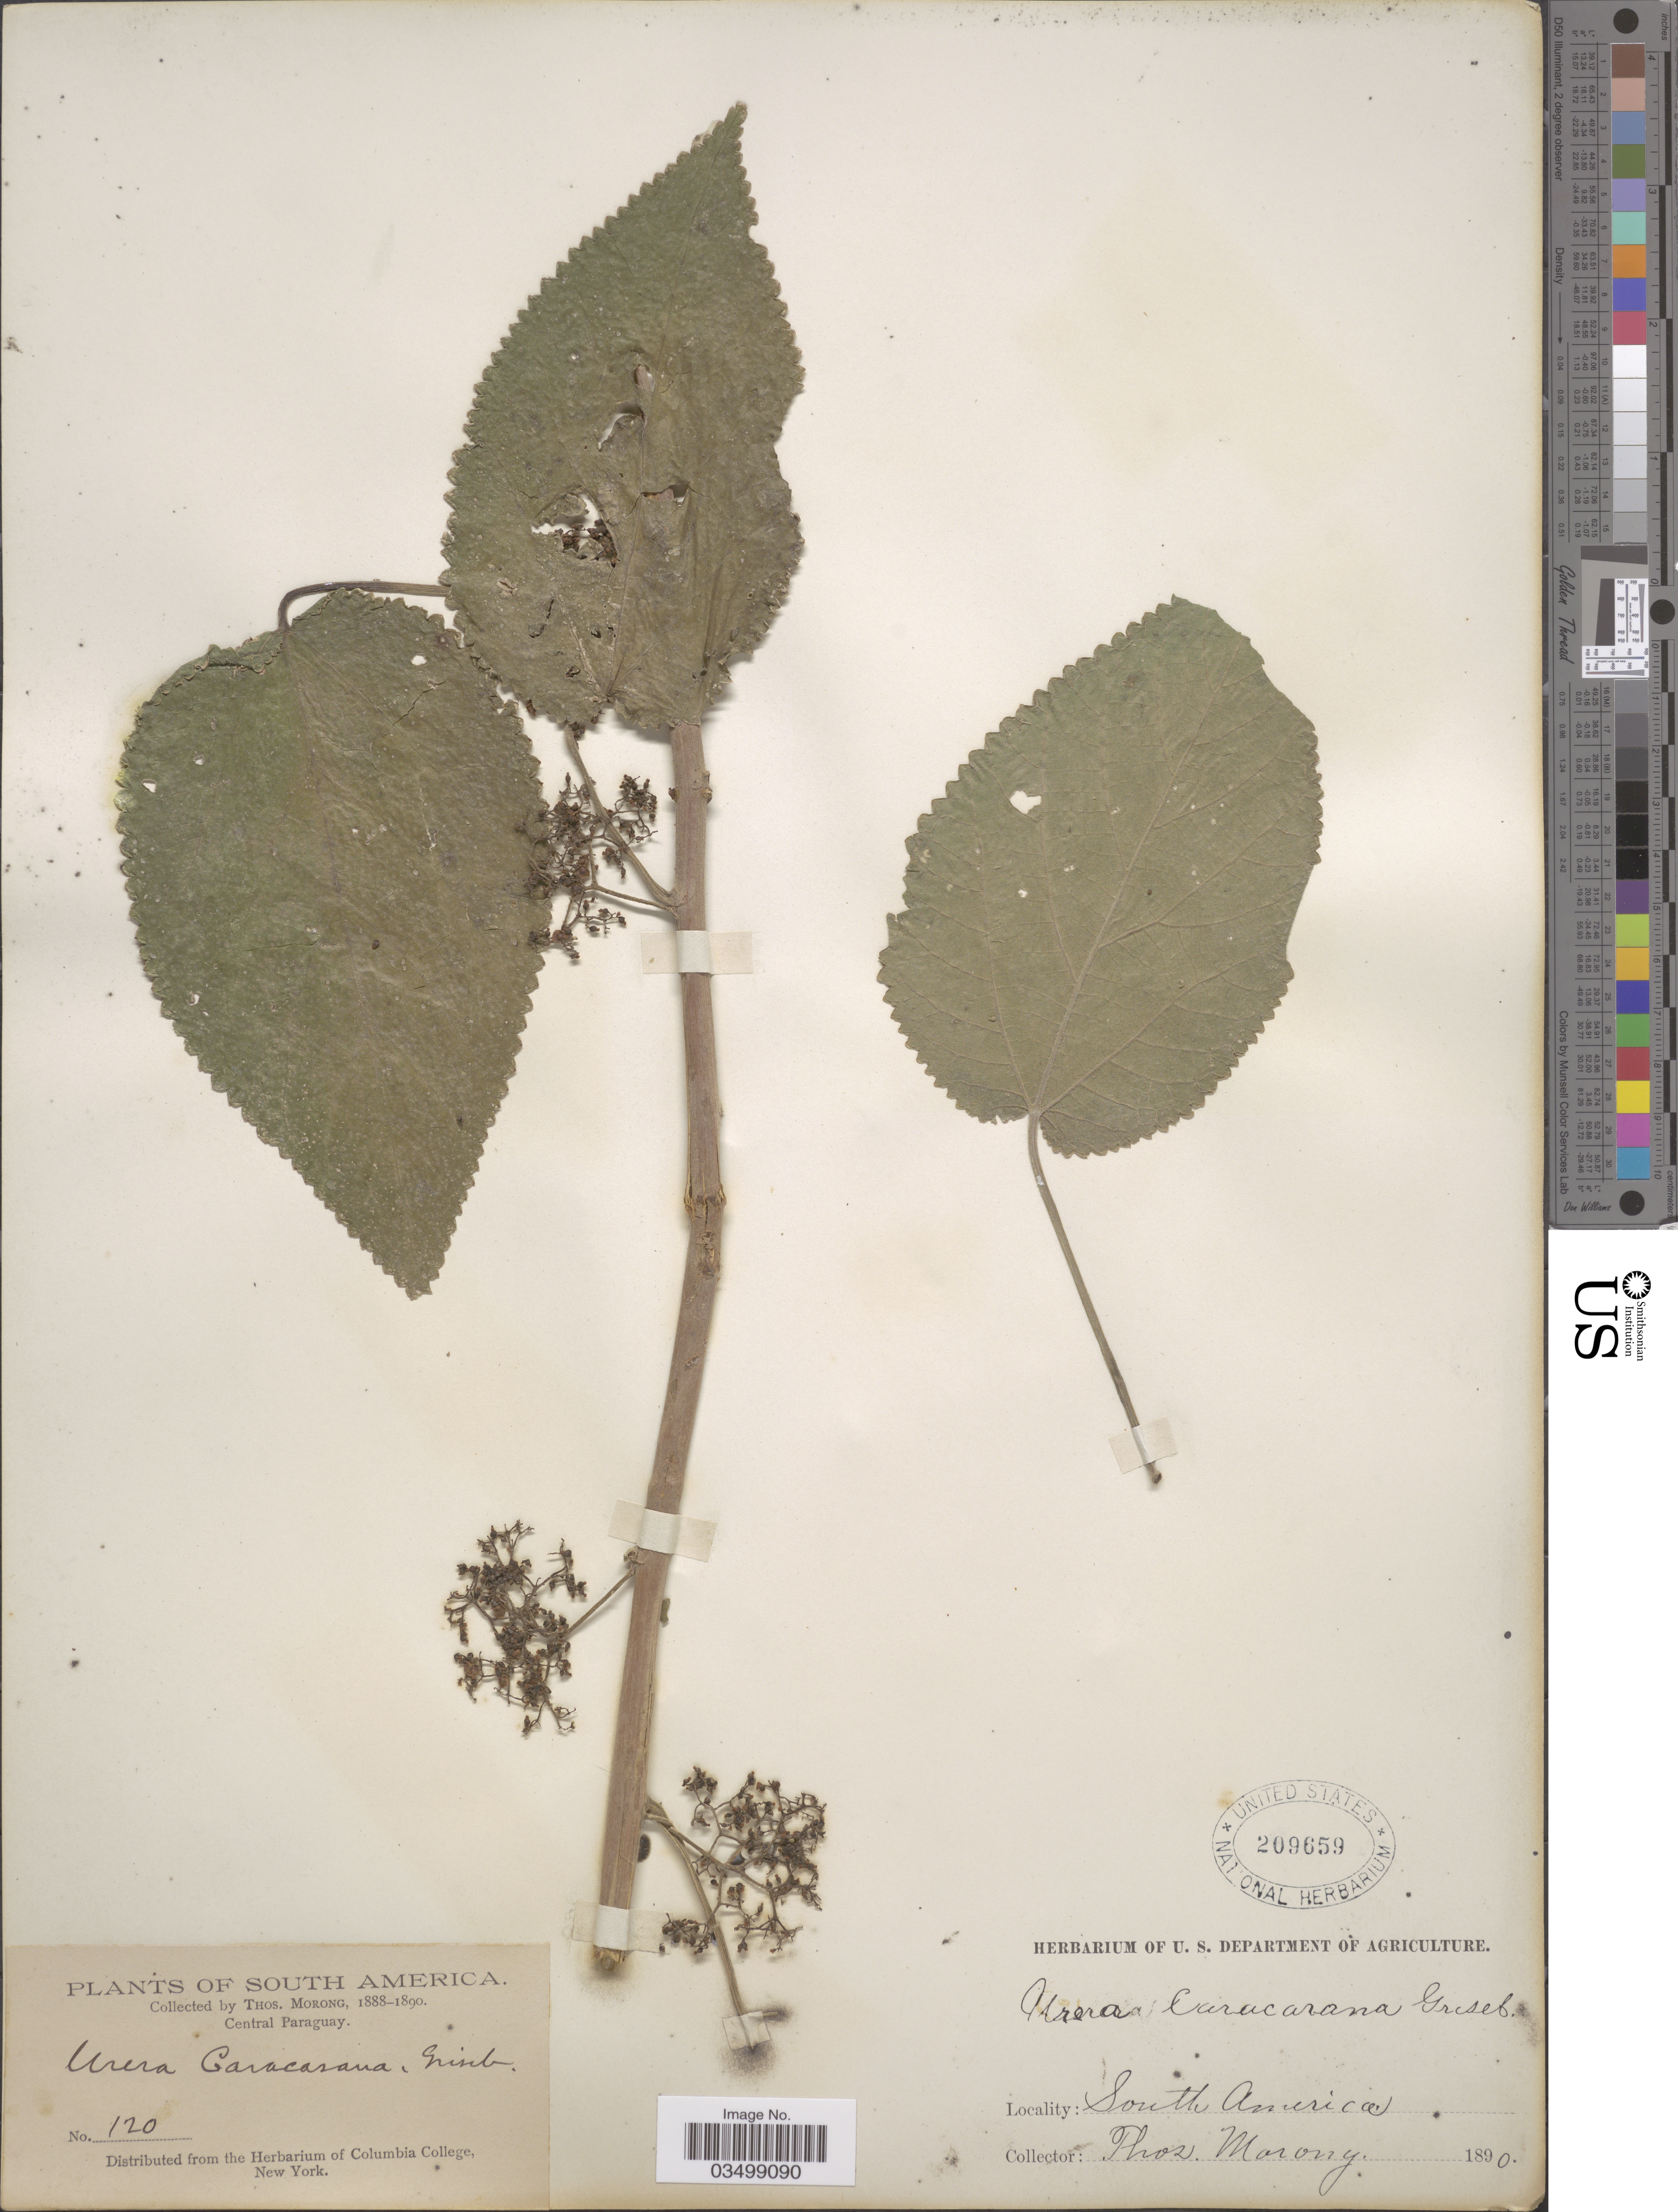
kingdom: Plantae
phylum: Tracheophyta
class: Magnoliopsida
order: Rosales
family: Urticaceae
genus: Urera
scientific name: Urera caracasana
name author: (Jacq.) Gaudich. ex Griseb.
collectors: ex herb. T. Morong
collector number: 120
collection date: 1890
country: Paraguay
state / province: Central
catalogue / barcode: US 209659